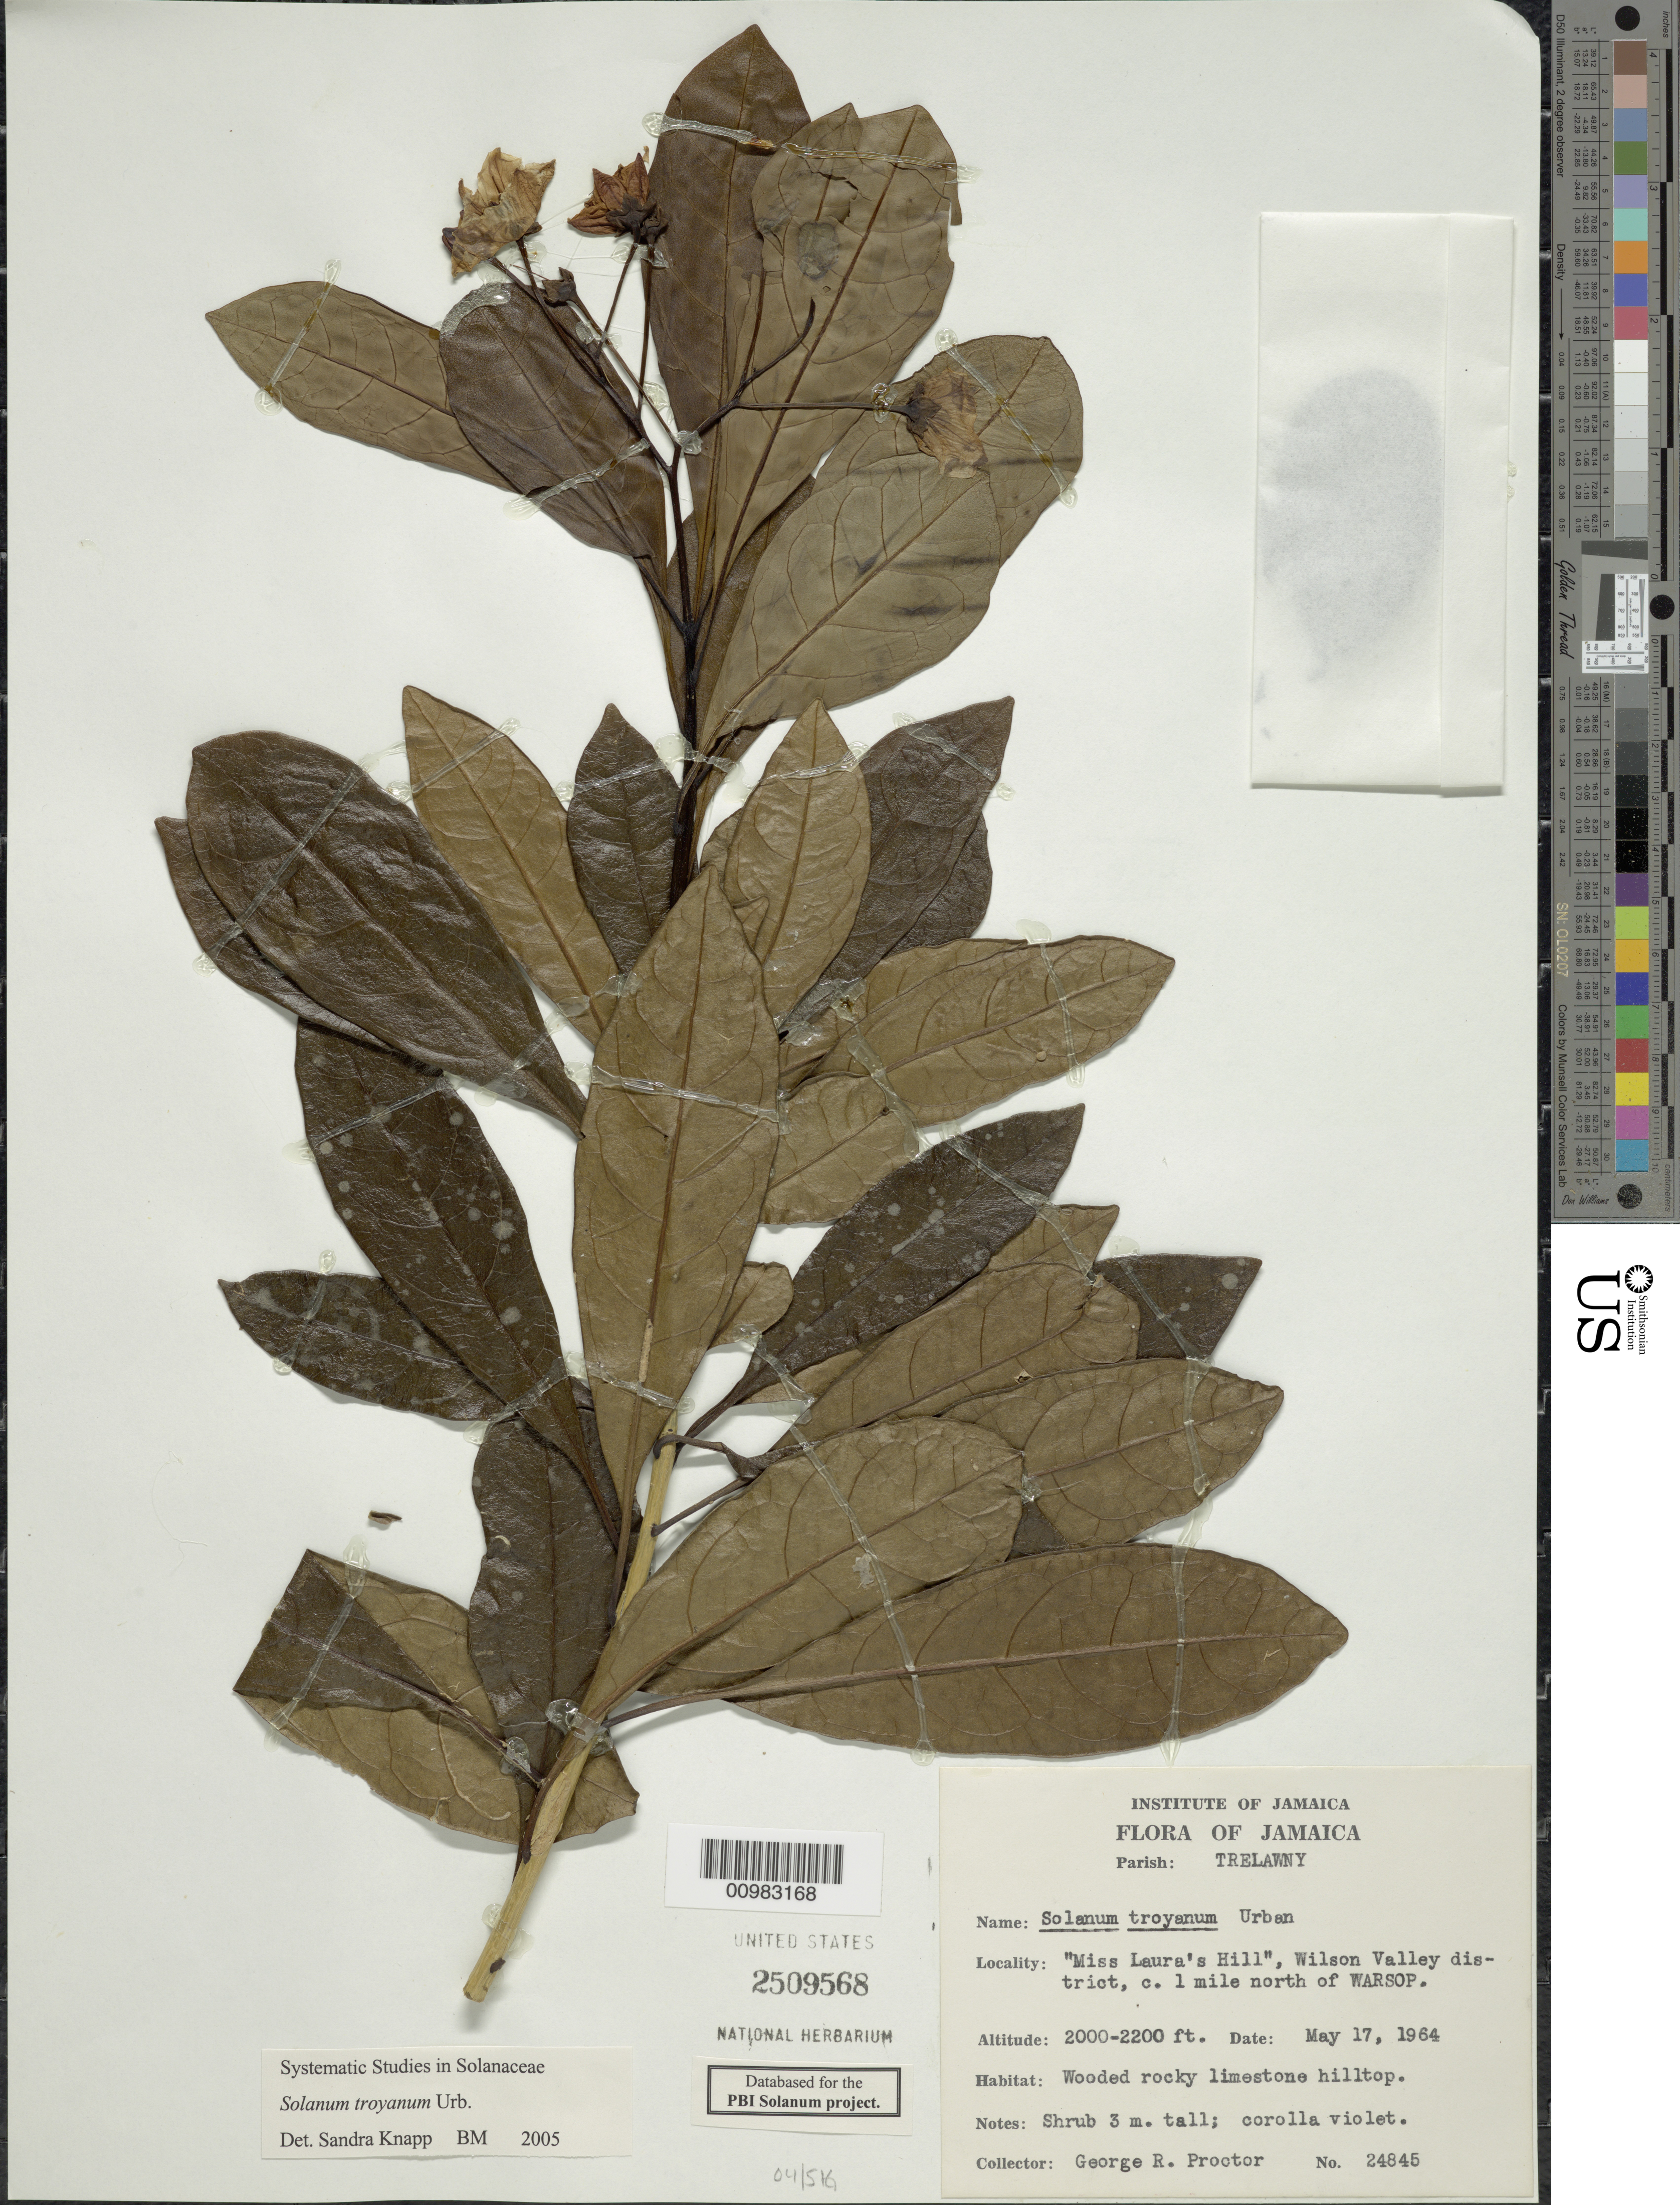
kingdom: Plantae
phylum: Tracheophyta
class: Magnoliopsida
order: Solanales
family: Solanaceae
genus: Solanum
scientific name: Solanum troyanum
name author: Urb.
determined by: Knapp, S. D.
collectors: G. R. Proctor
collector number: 24845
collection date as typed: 17 May 1964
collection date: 1964-05-17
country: Jamaica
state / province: Trelawny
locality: Miss Laura's Hill, Wilson Valley district, ca. 1 mile N of Warsop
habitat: wooded rocky limestone hilltop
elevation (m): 609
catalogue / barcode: US 2509568